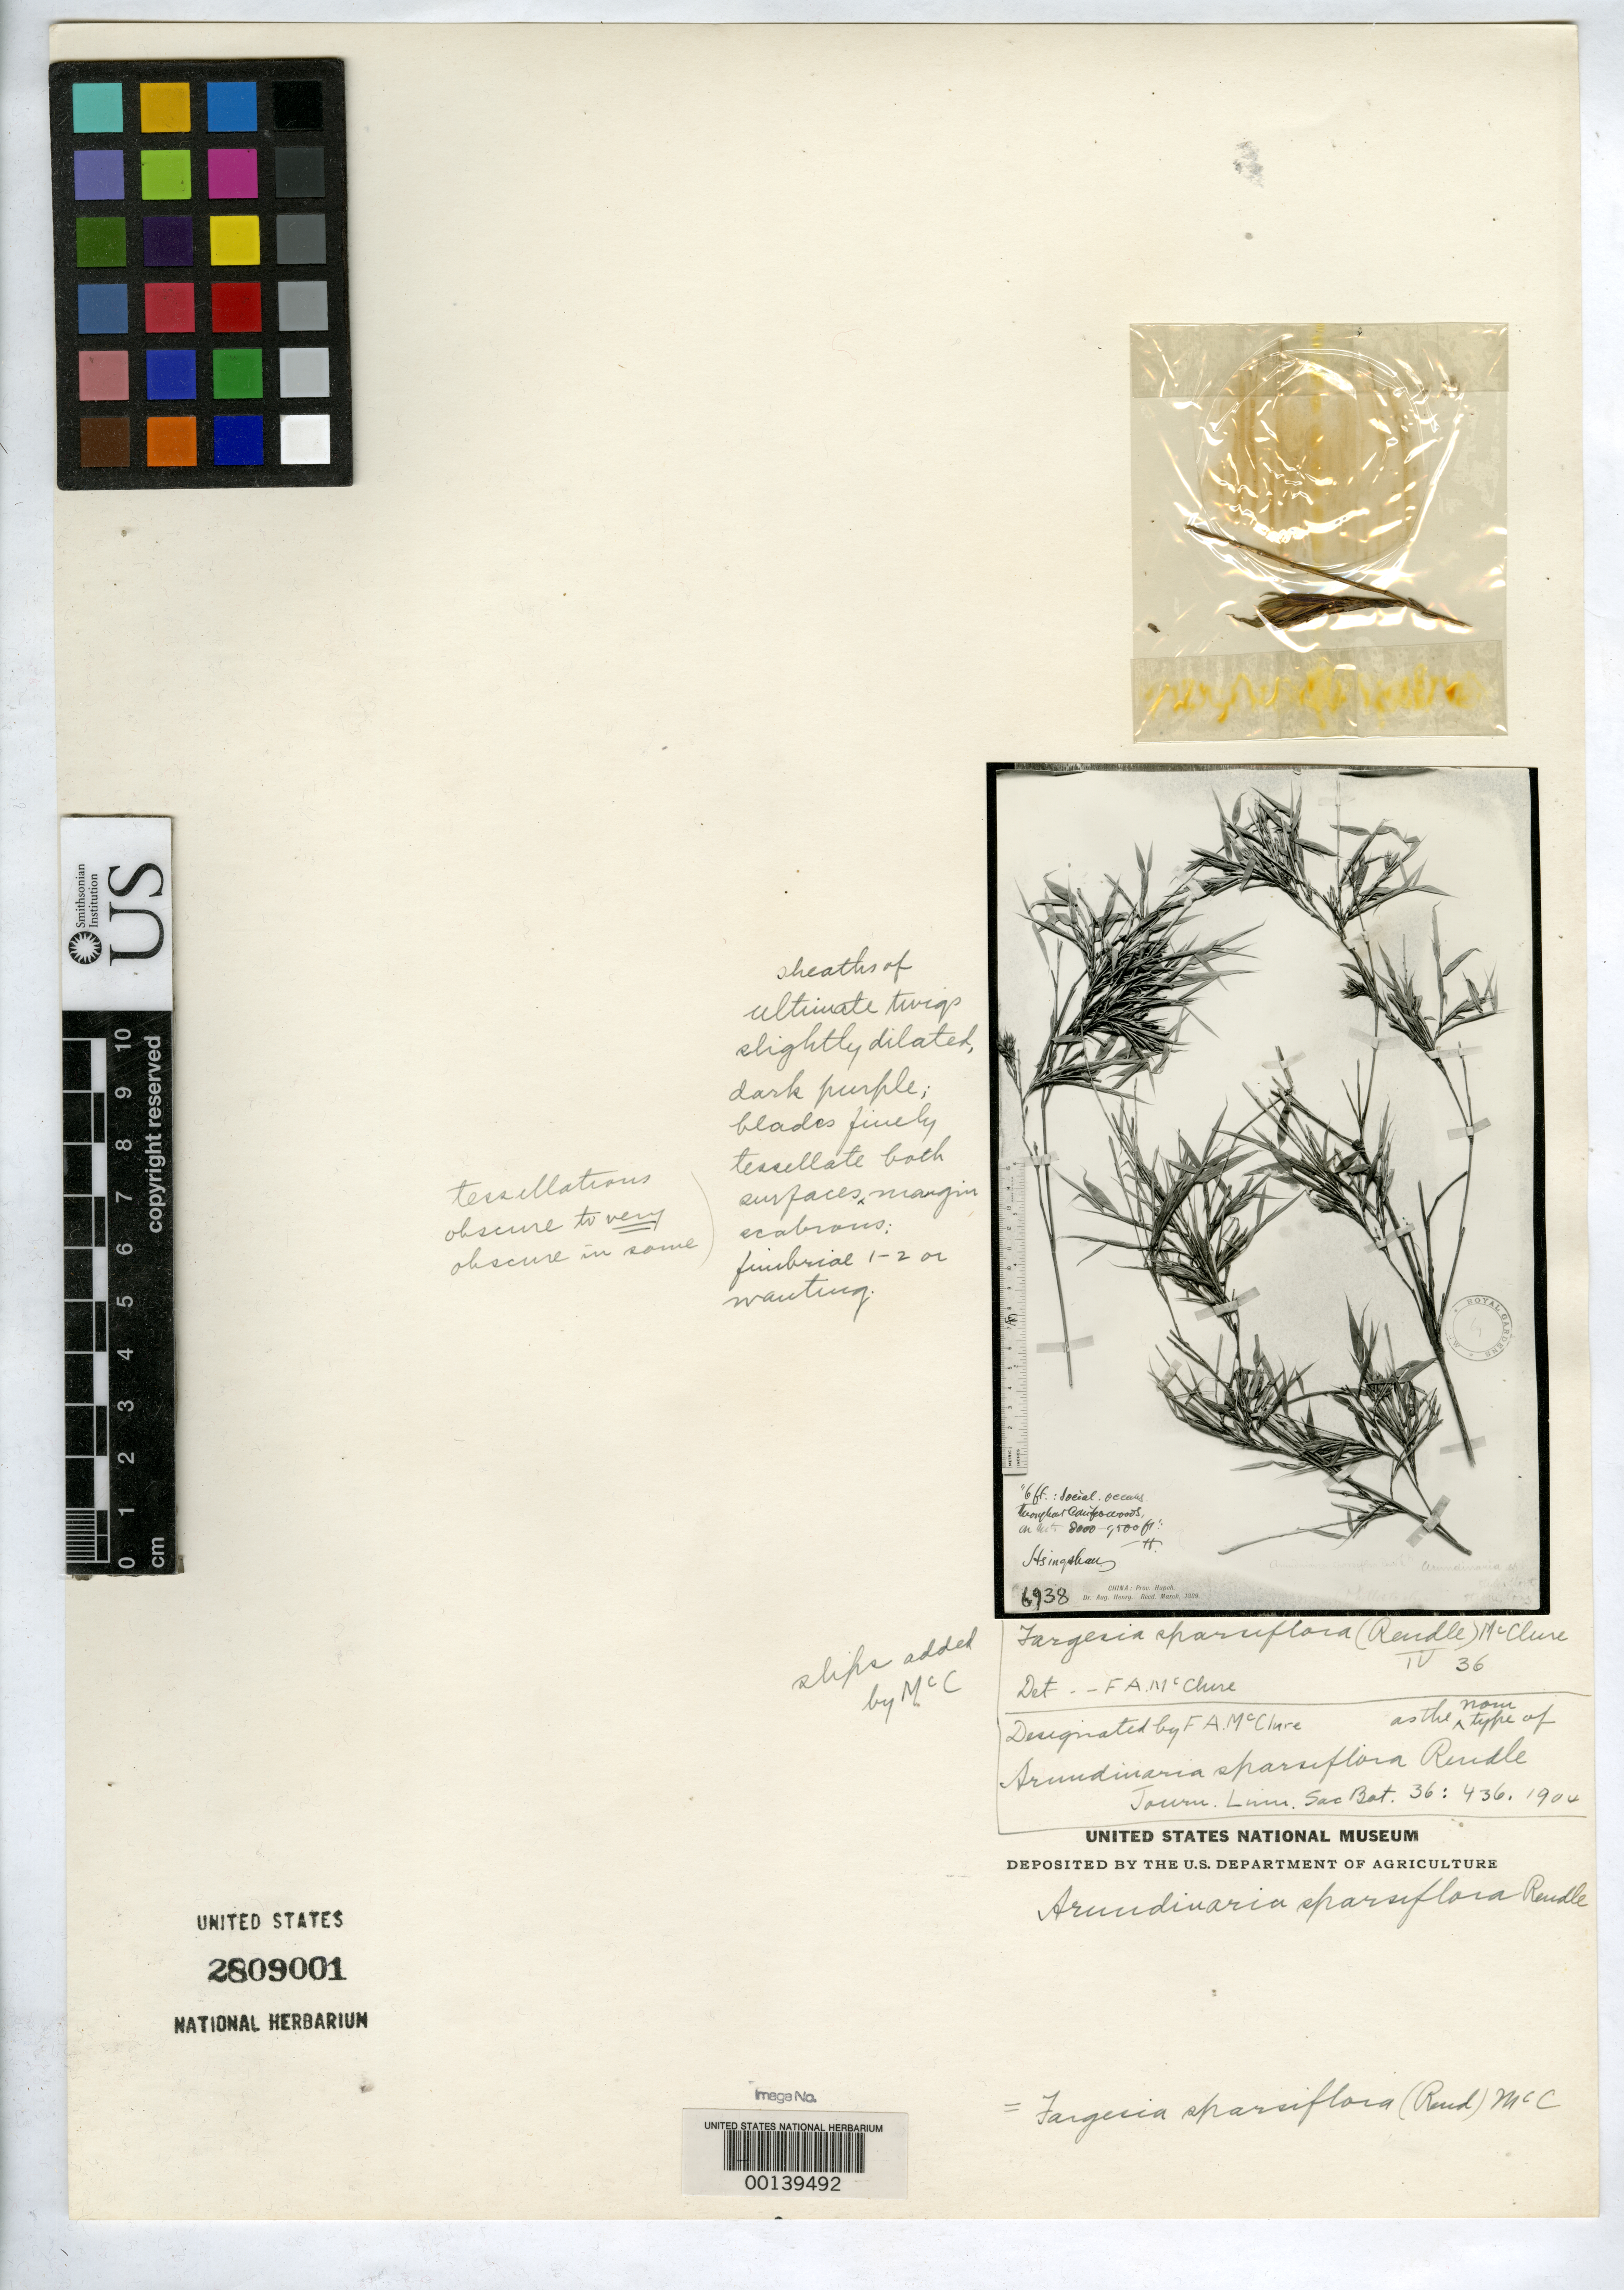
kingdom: Plantae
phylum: Tracheophyta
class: Liliopsida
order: Poales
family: Poaceae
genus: Arundinaria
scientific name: Arundinaria sparsiflora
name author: Rendle in F.B. Forbes & Hemsl.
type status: Type Material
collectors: A. Henry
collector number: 6938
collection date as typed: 1885 to -- --- 1888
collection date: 1885/1888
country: China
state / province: Hubei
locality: Hsingshan; alt. 8000-9500 ft.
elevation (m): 2438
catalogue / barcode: US 2809001